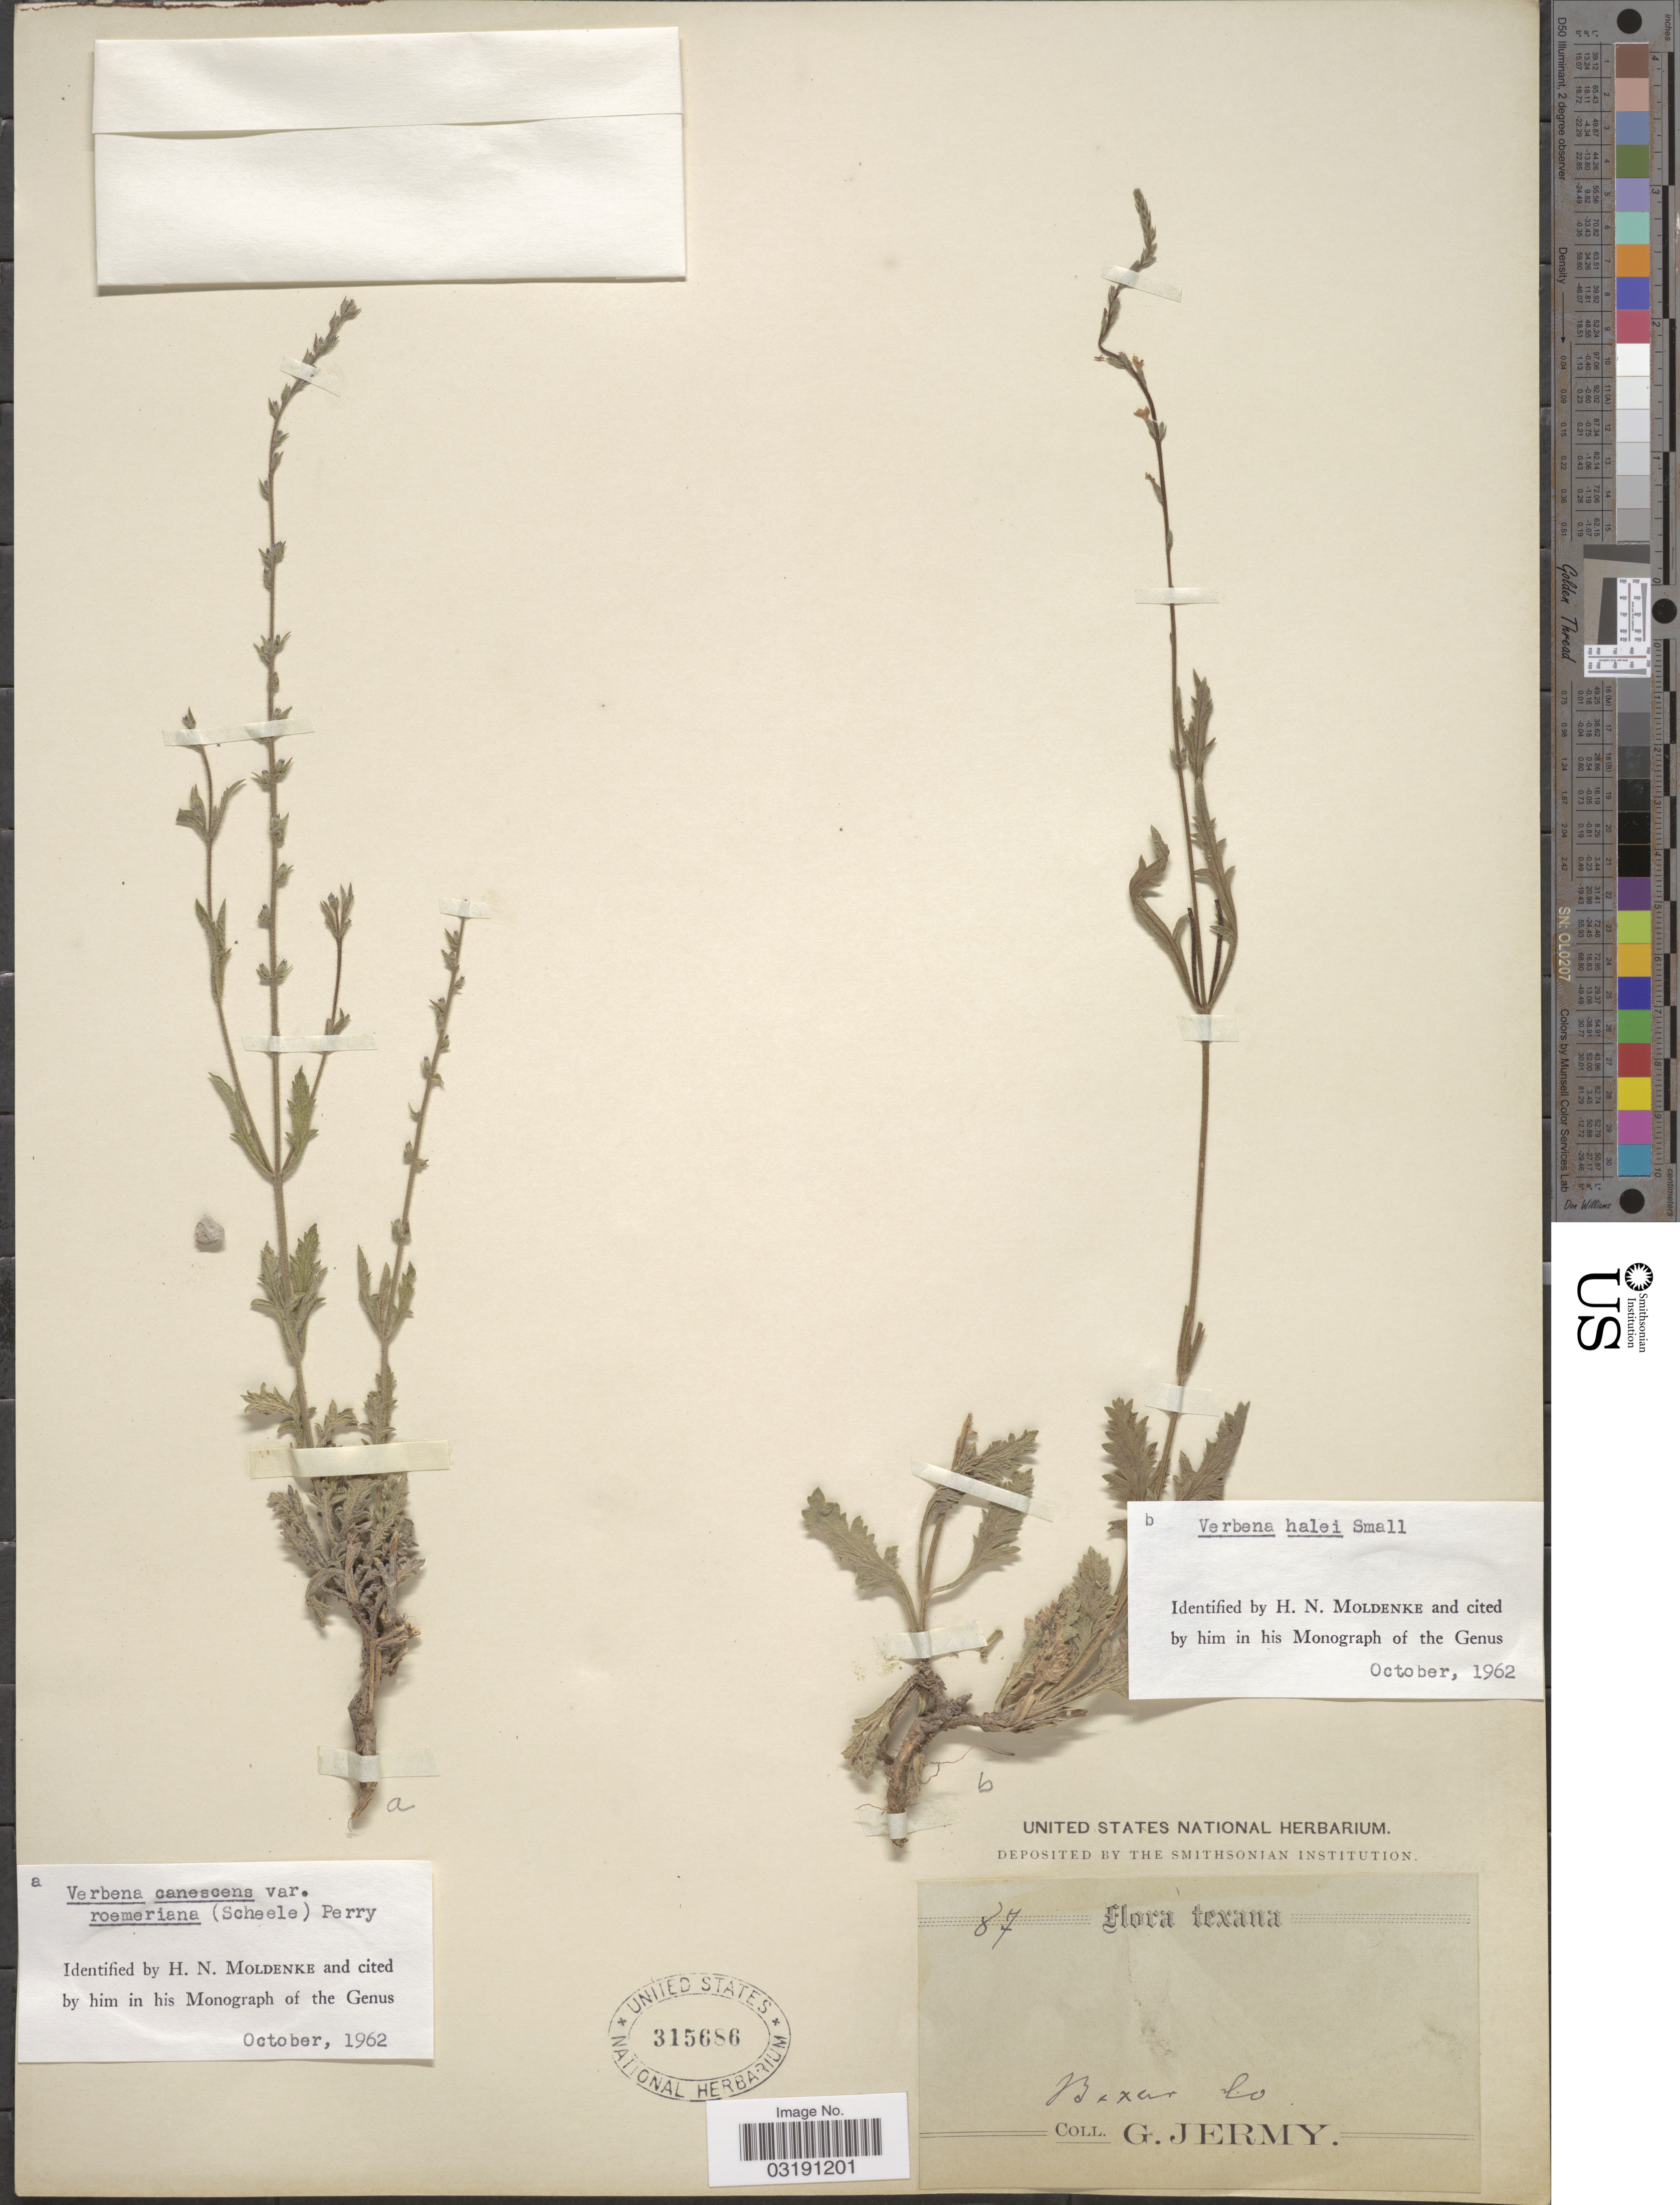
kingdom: Plantae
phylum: Tracheophyta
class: Magnoliopsida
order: Lamiales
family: Verbenaceae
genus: Verbena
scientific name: Verbena canescens var. roemeriana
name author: (Scheele) L.M. Perry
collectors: G. Jermy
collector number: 87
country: United States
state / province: Texas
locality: Bexar Co.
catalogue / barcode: US 315686